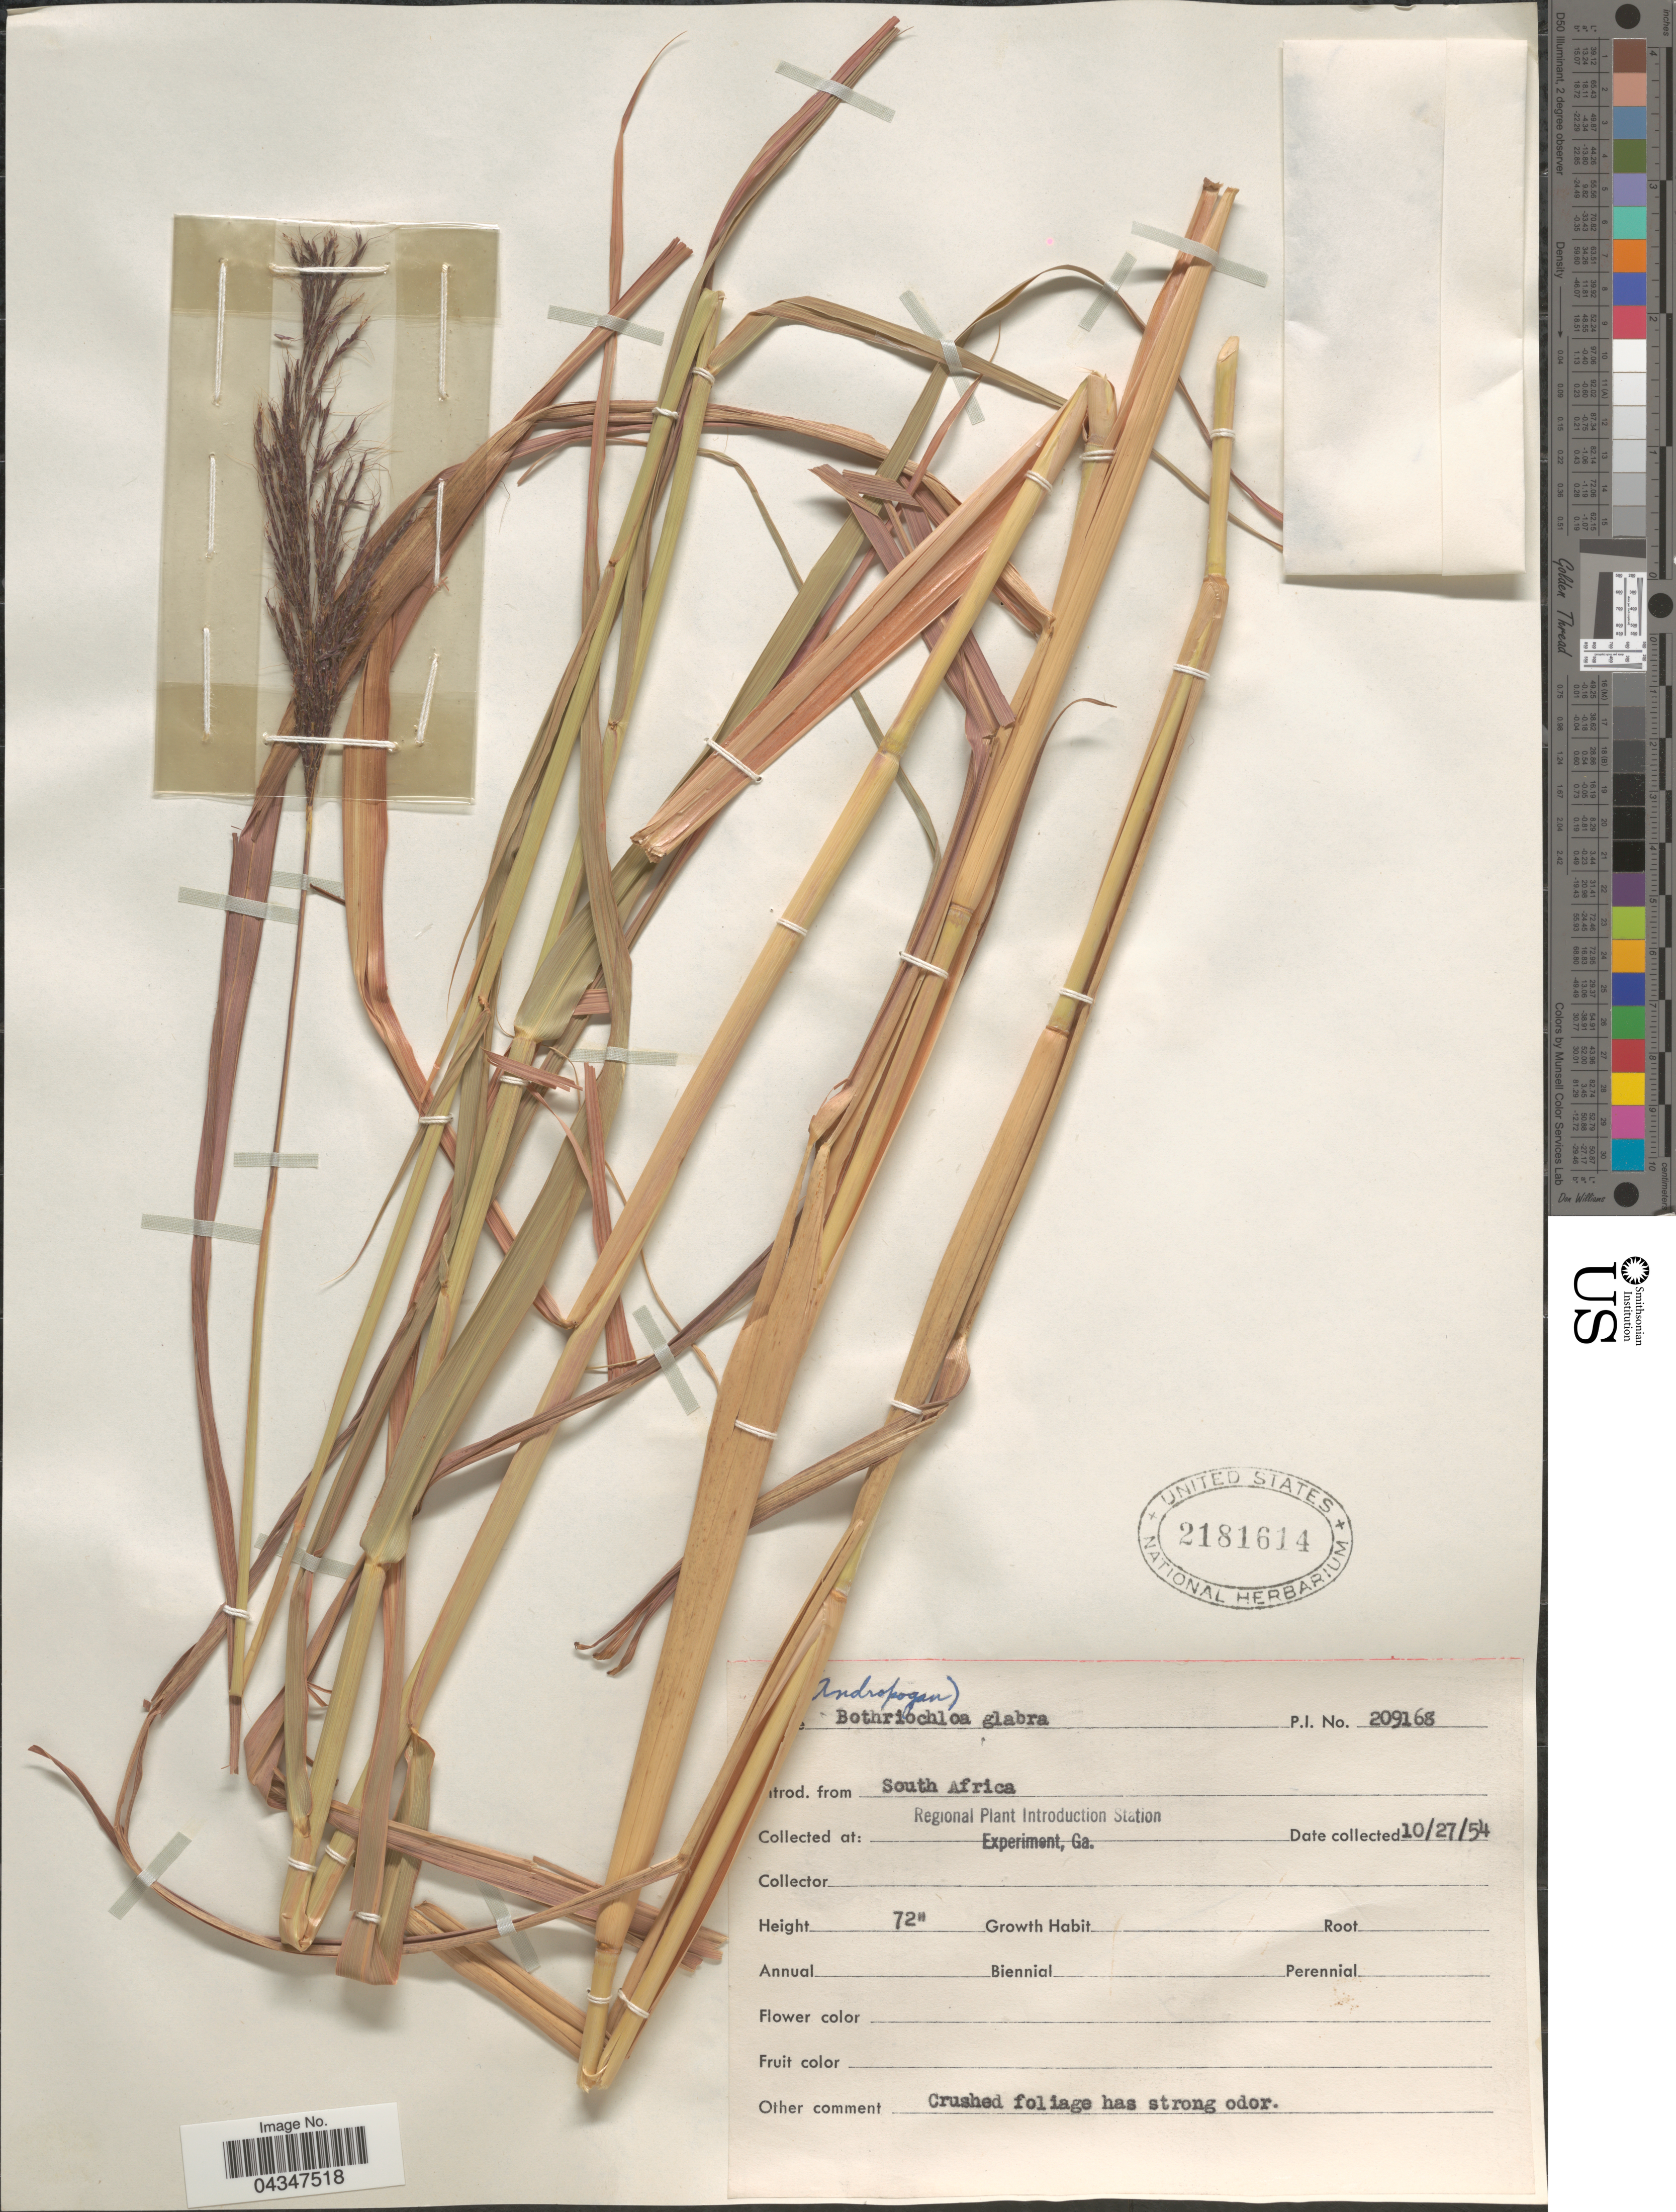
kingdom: Plantae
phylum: Tracheophyta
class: Liliopsida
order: Poales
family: Poaceae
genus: Andropogon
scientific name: Andropogon sp.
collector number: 209168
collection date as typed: Transcribed d/m/y: 27/10/54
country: United States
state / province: Georgia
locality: Regional Plant Introduction Station Experiment.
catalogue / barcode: US 2181614